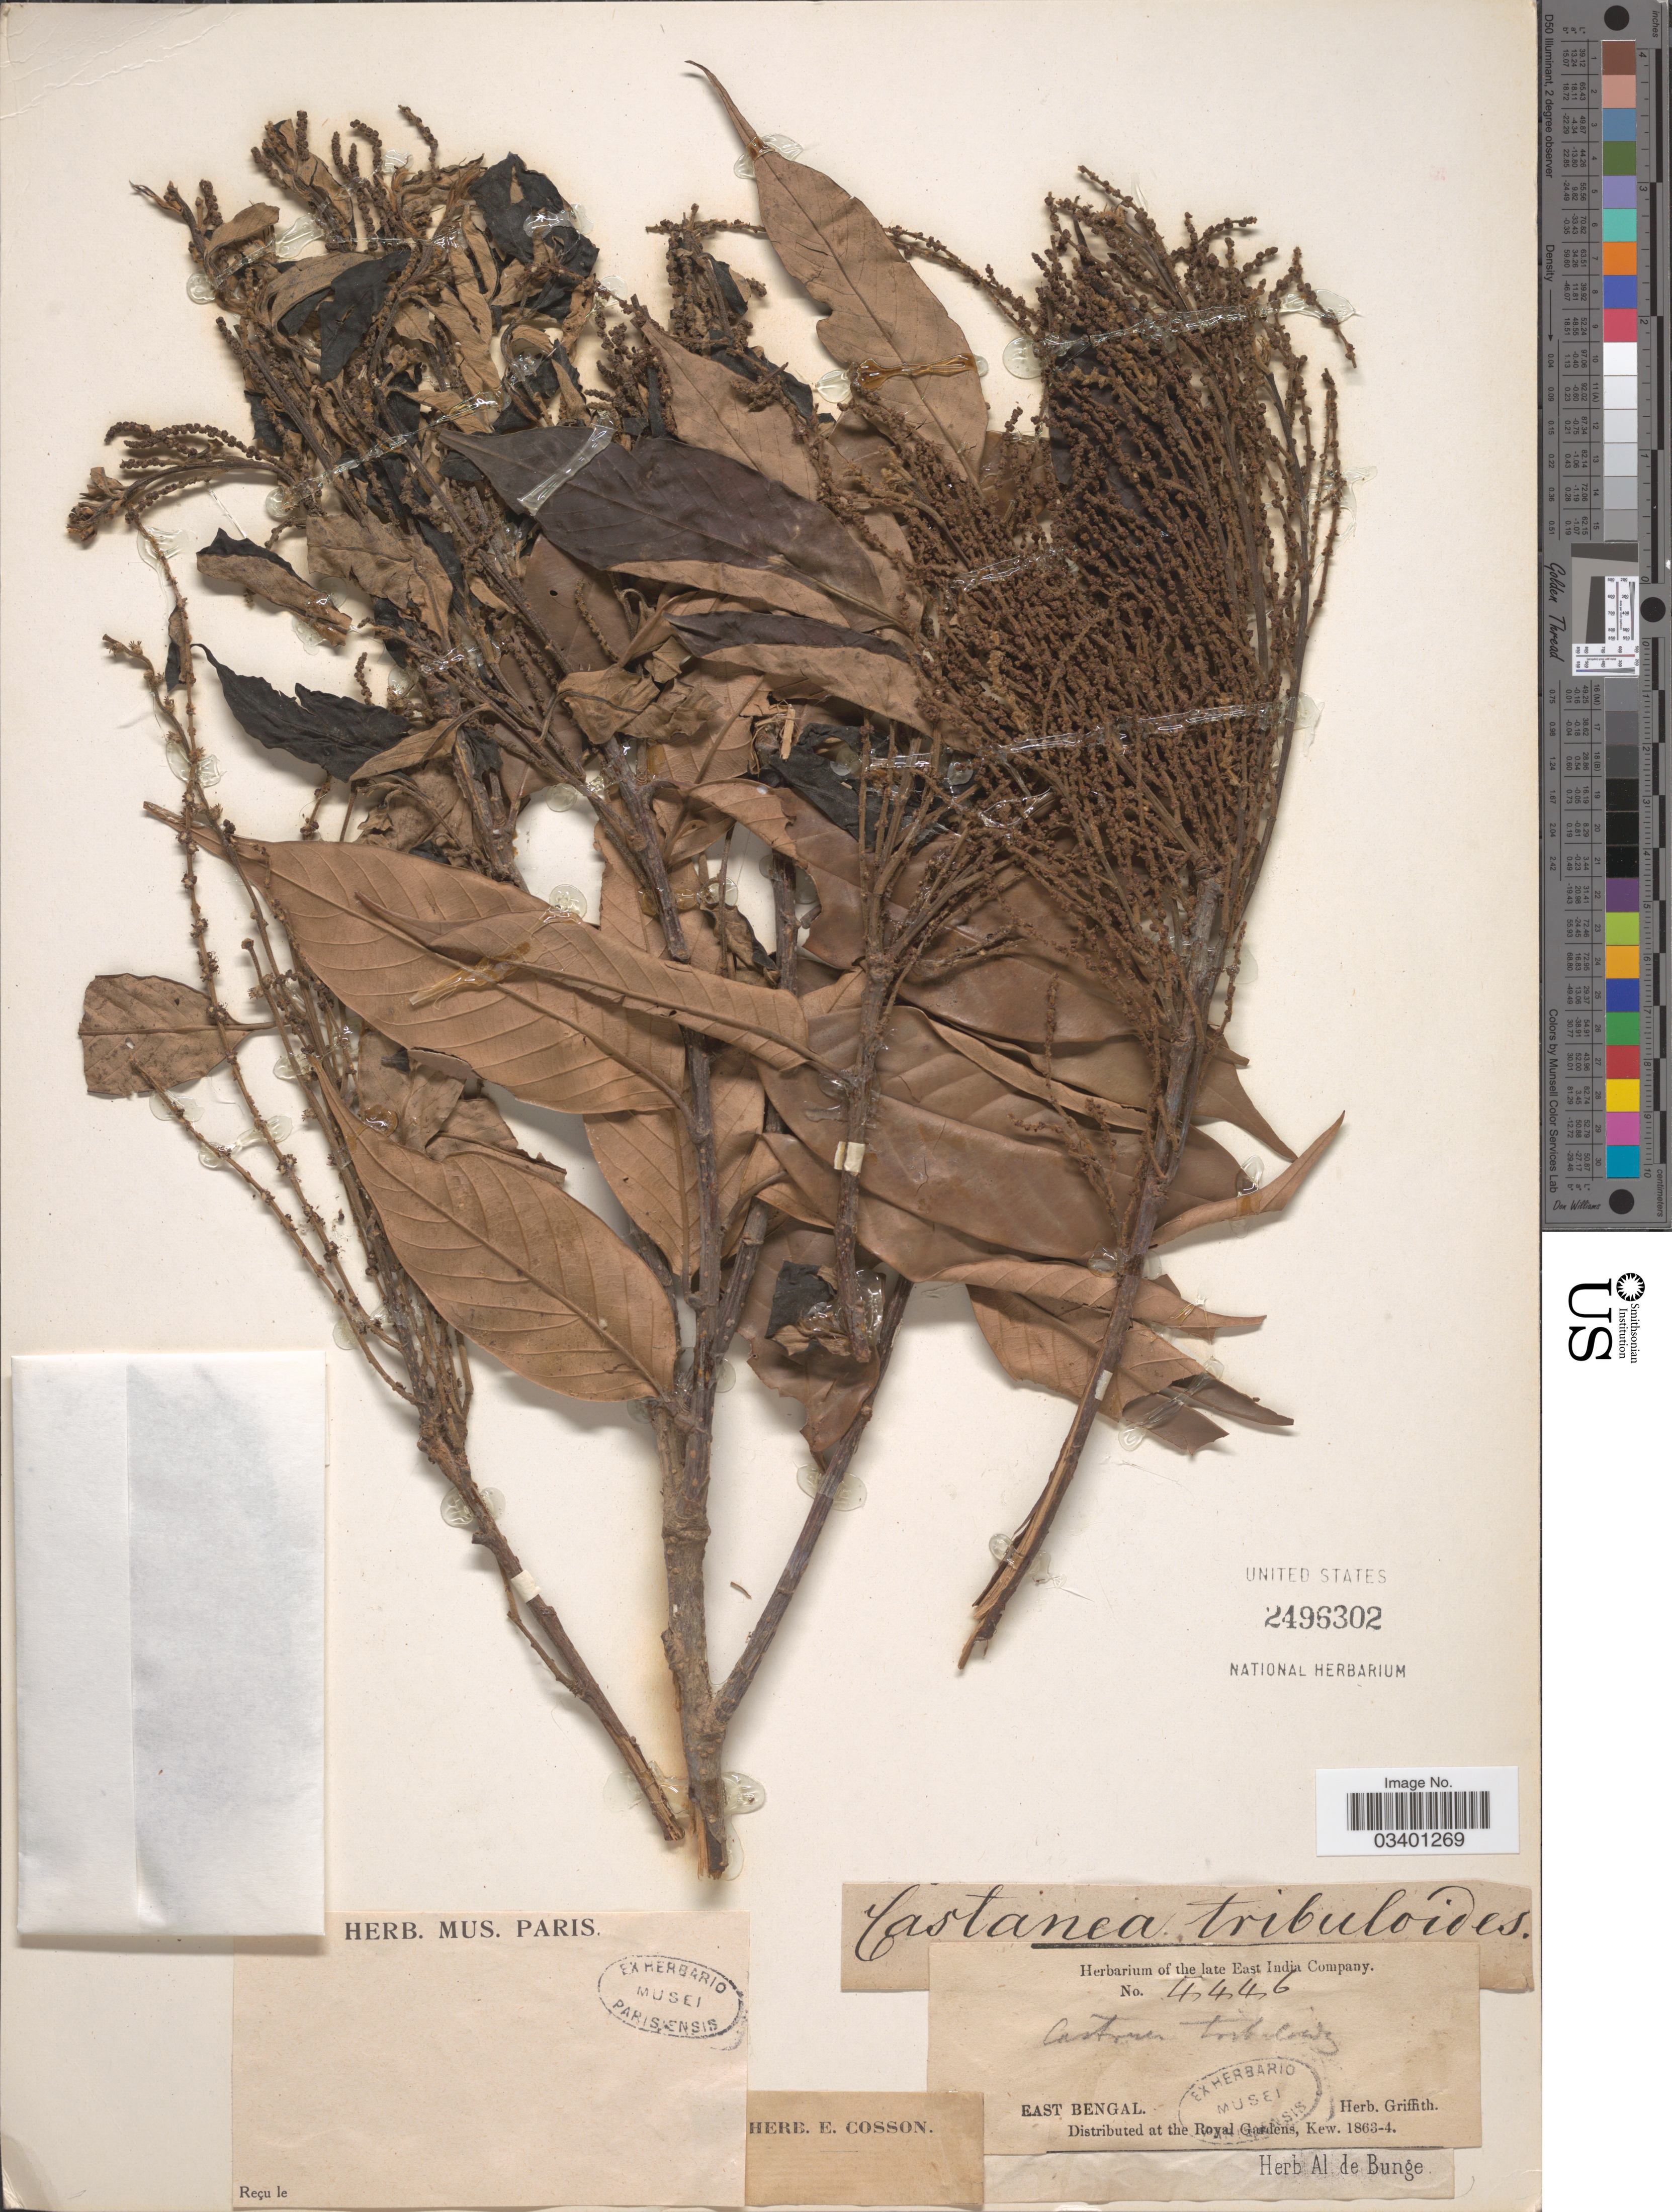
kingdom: Plantae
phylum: Tracheophyta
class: Magnoliopsida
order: Fagales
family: Fagaceae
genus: Castanopsis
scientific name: Castanopsis tribuloides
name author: (Sm.) A. DC.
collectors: ex herb. Griffith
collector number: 4446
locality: East Bengal.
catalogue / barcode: US 2496302